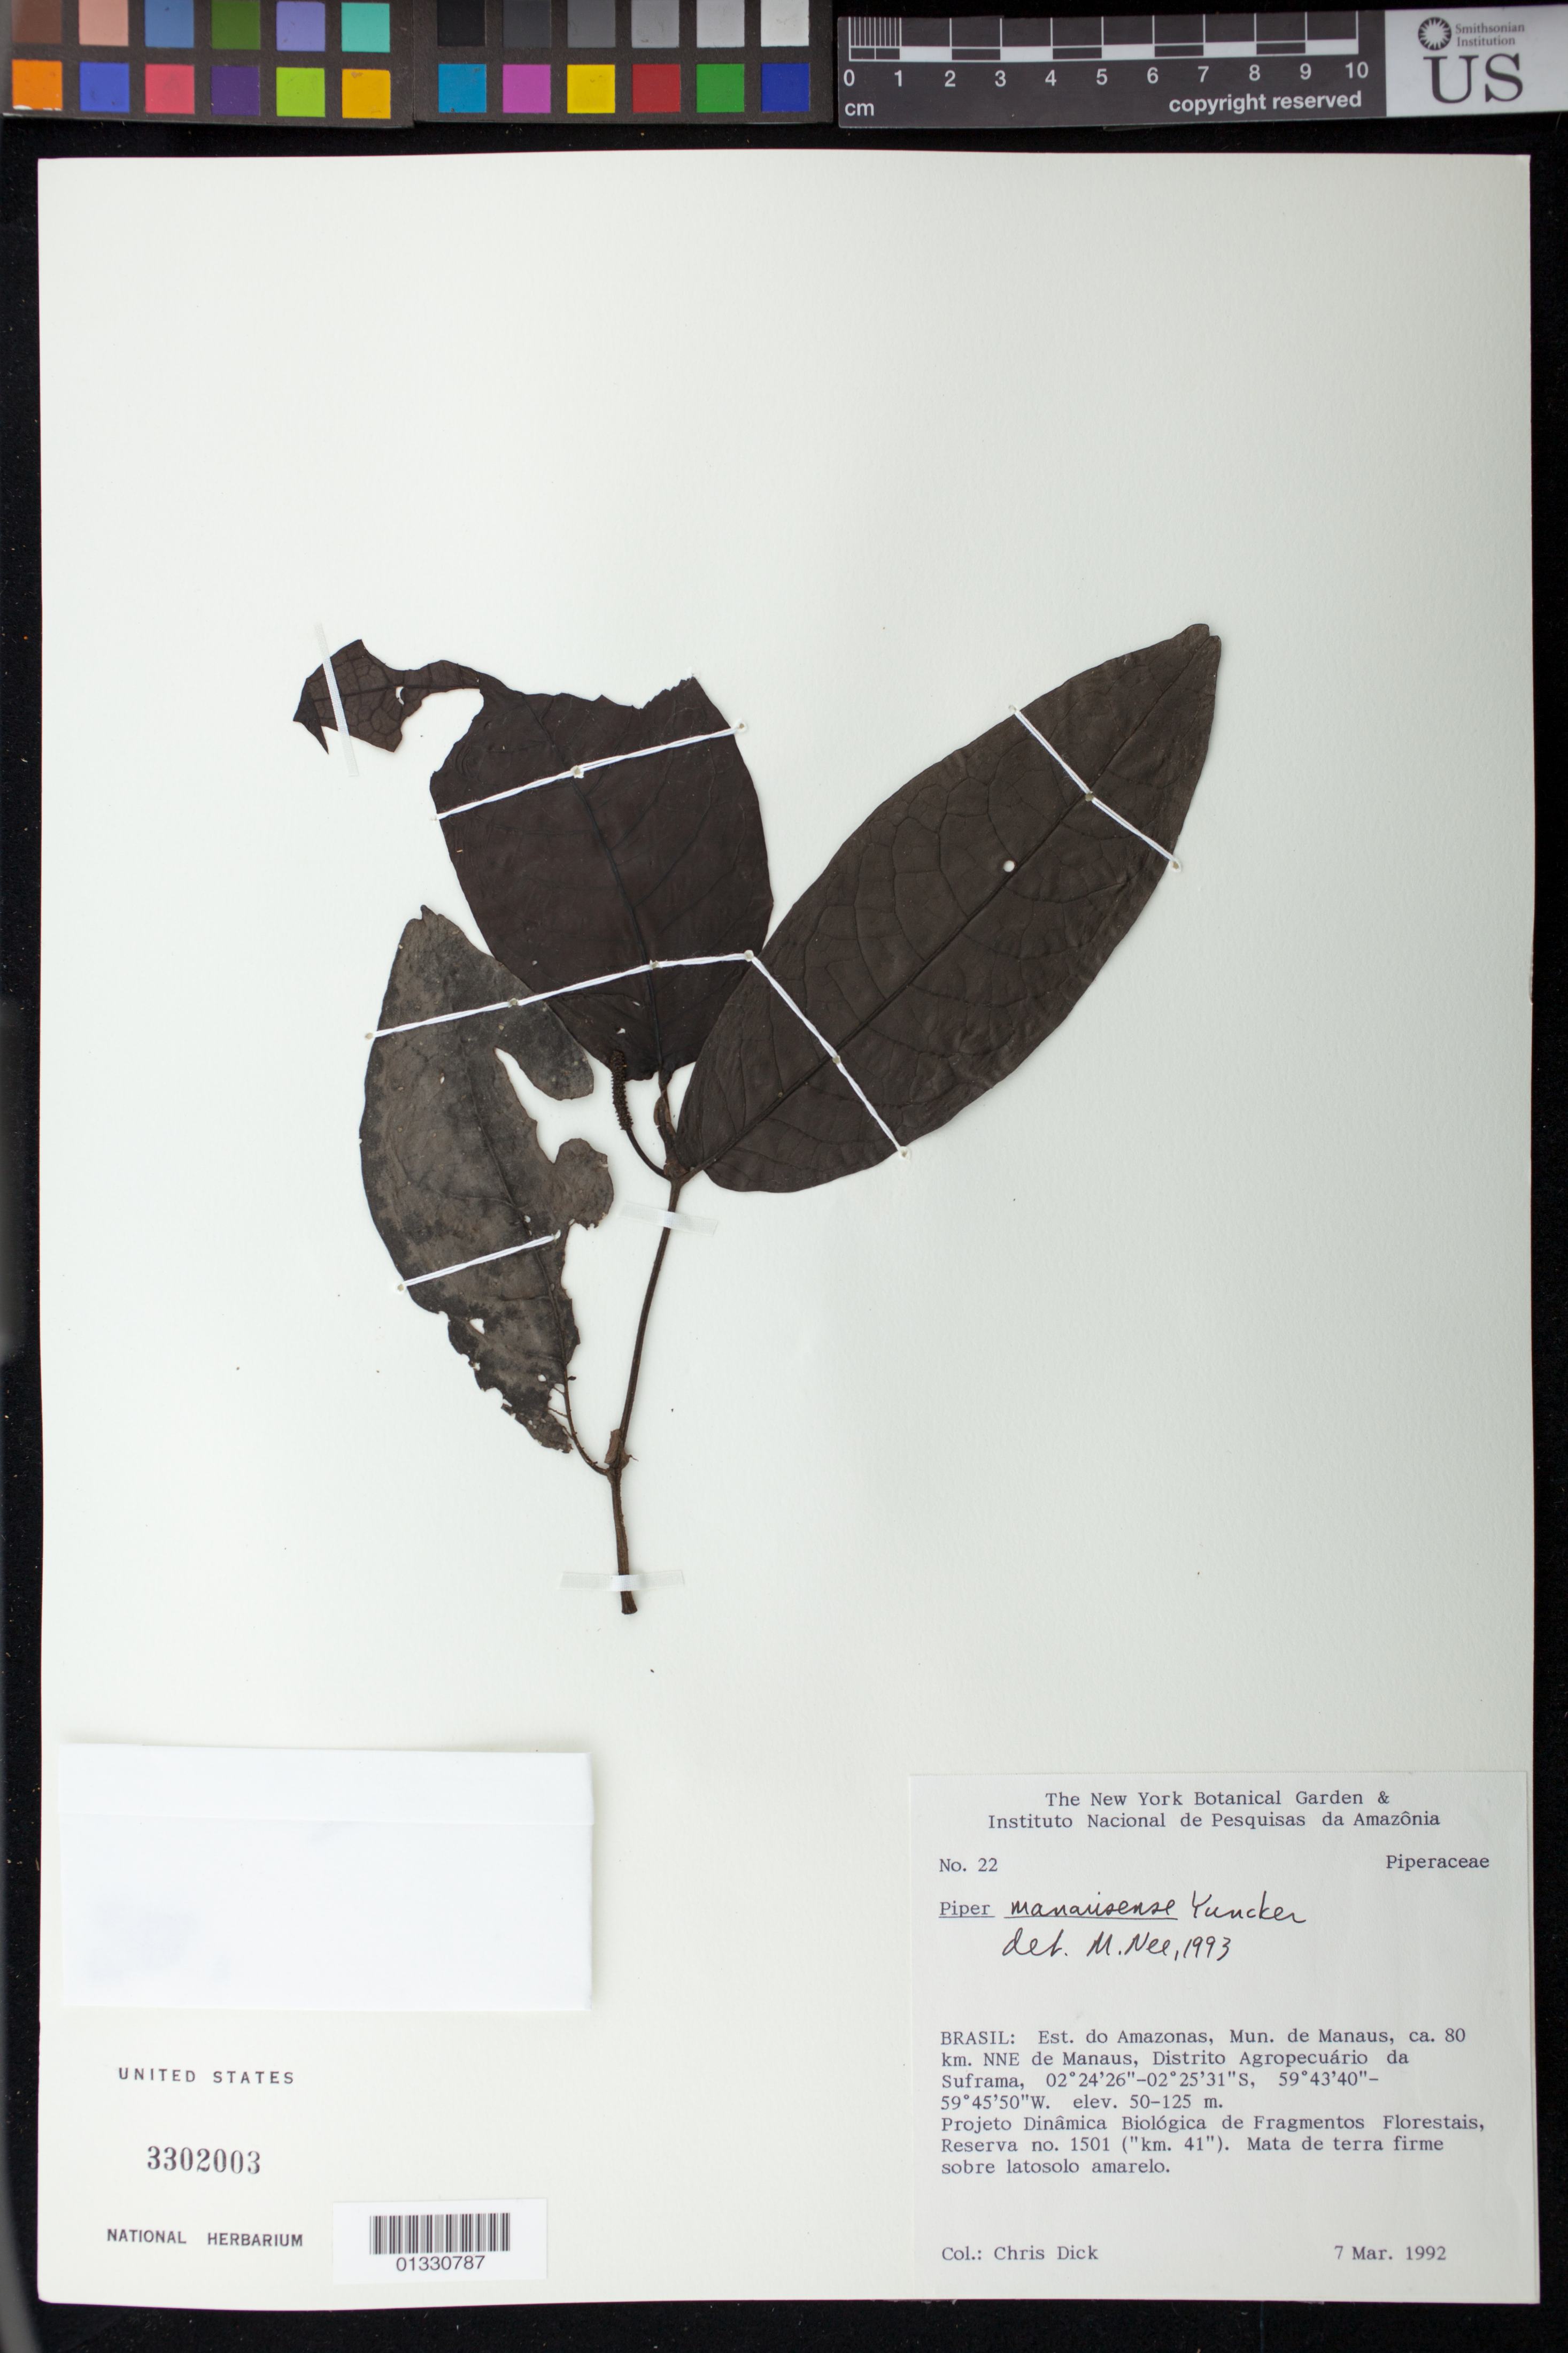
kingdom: Plantae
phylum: Tracheophyta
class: Magnoliopsida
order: Piperales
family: Piperaceae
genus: Piper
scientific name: Piper manausense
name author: Yunck.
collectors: C. Dick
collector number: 22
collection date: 1992-03-07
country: Brazil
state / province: Amazonas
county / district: Manaus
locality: Ca. 80 km NNE de Manaus, Distrito Agropecuário da Suframa. rESERVA NO. 1501 (KM 41)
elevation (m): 50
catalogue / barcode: US 3302003